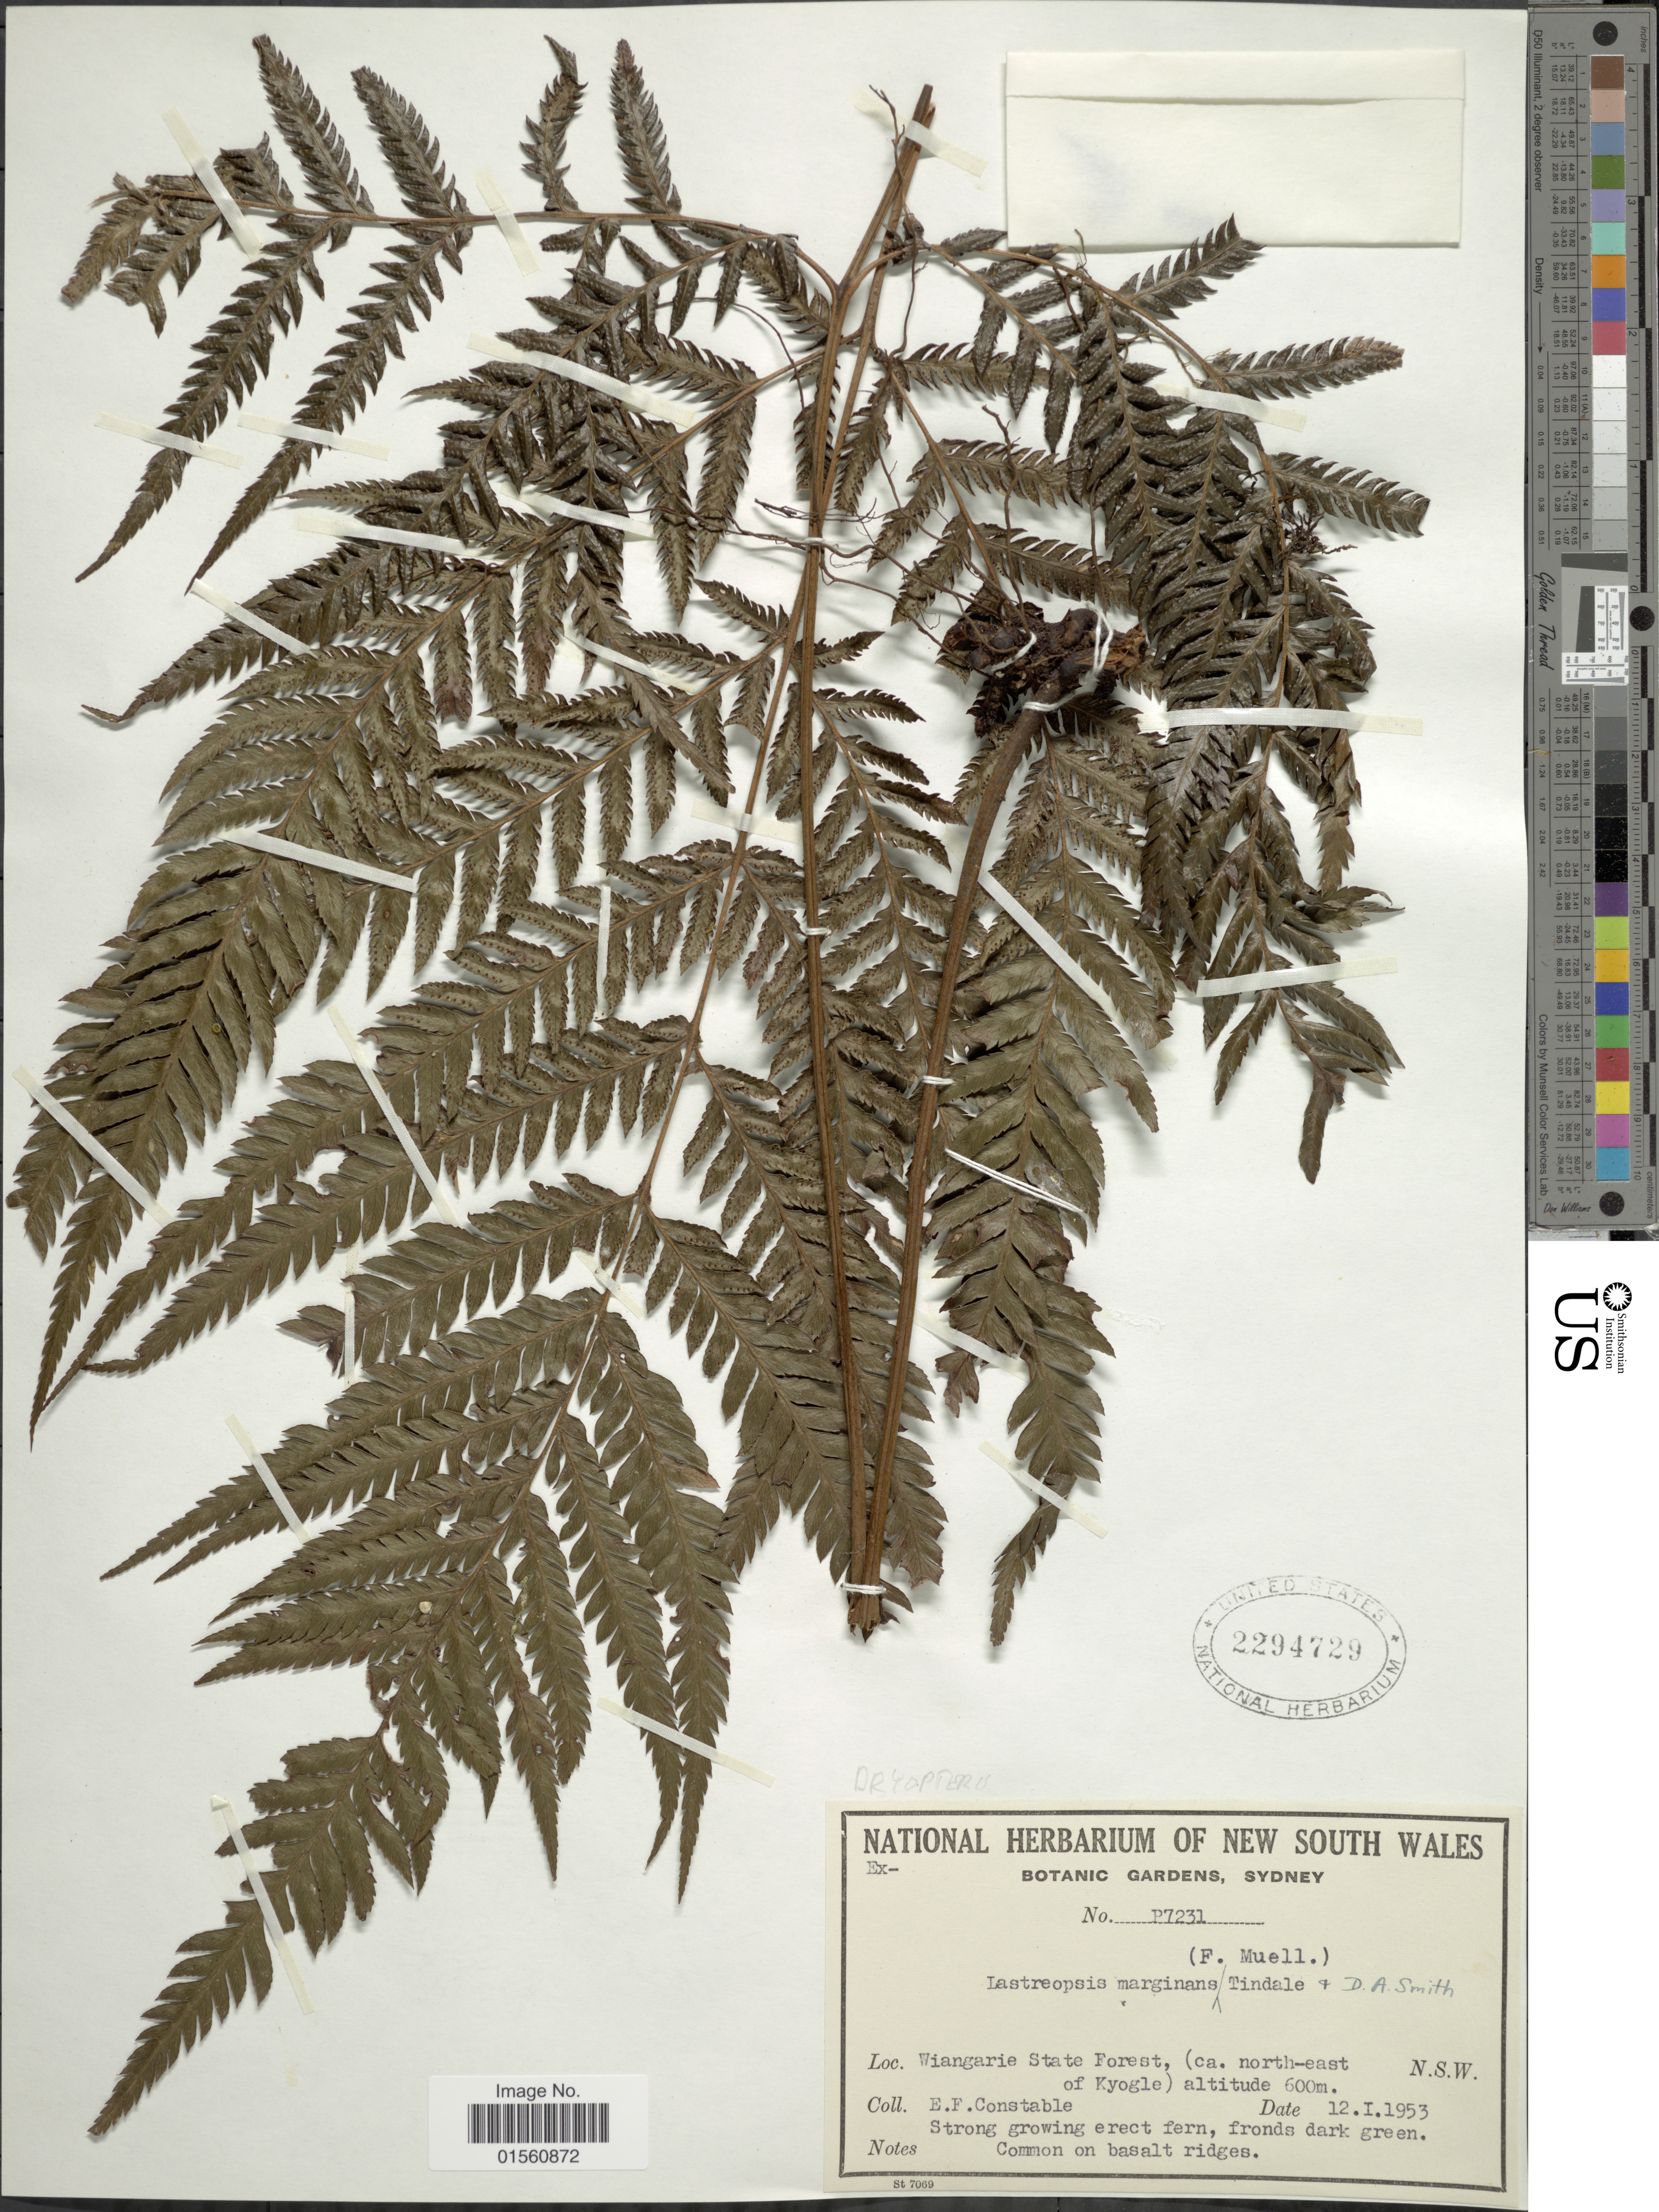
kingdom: Plantae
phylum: Tracheophyta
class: Polypodiopsida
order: Polypodiales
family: Dryopteridaceae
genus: Lastreopsis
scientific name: Lastreopsis marginans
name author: (F. Muell.) D.A. Sm. & Tindale ex Tindale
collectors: E. F. Constable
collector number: P7231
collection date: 1953-01-12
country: Australia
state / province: New South Wales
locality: Wiangarie State Forest, (ca. north-east of Kyogle)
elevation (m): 600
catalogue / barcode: US 2294729